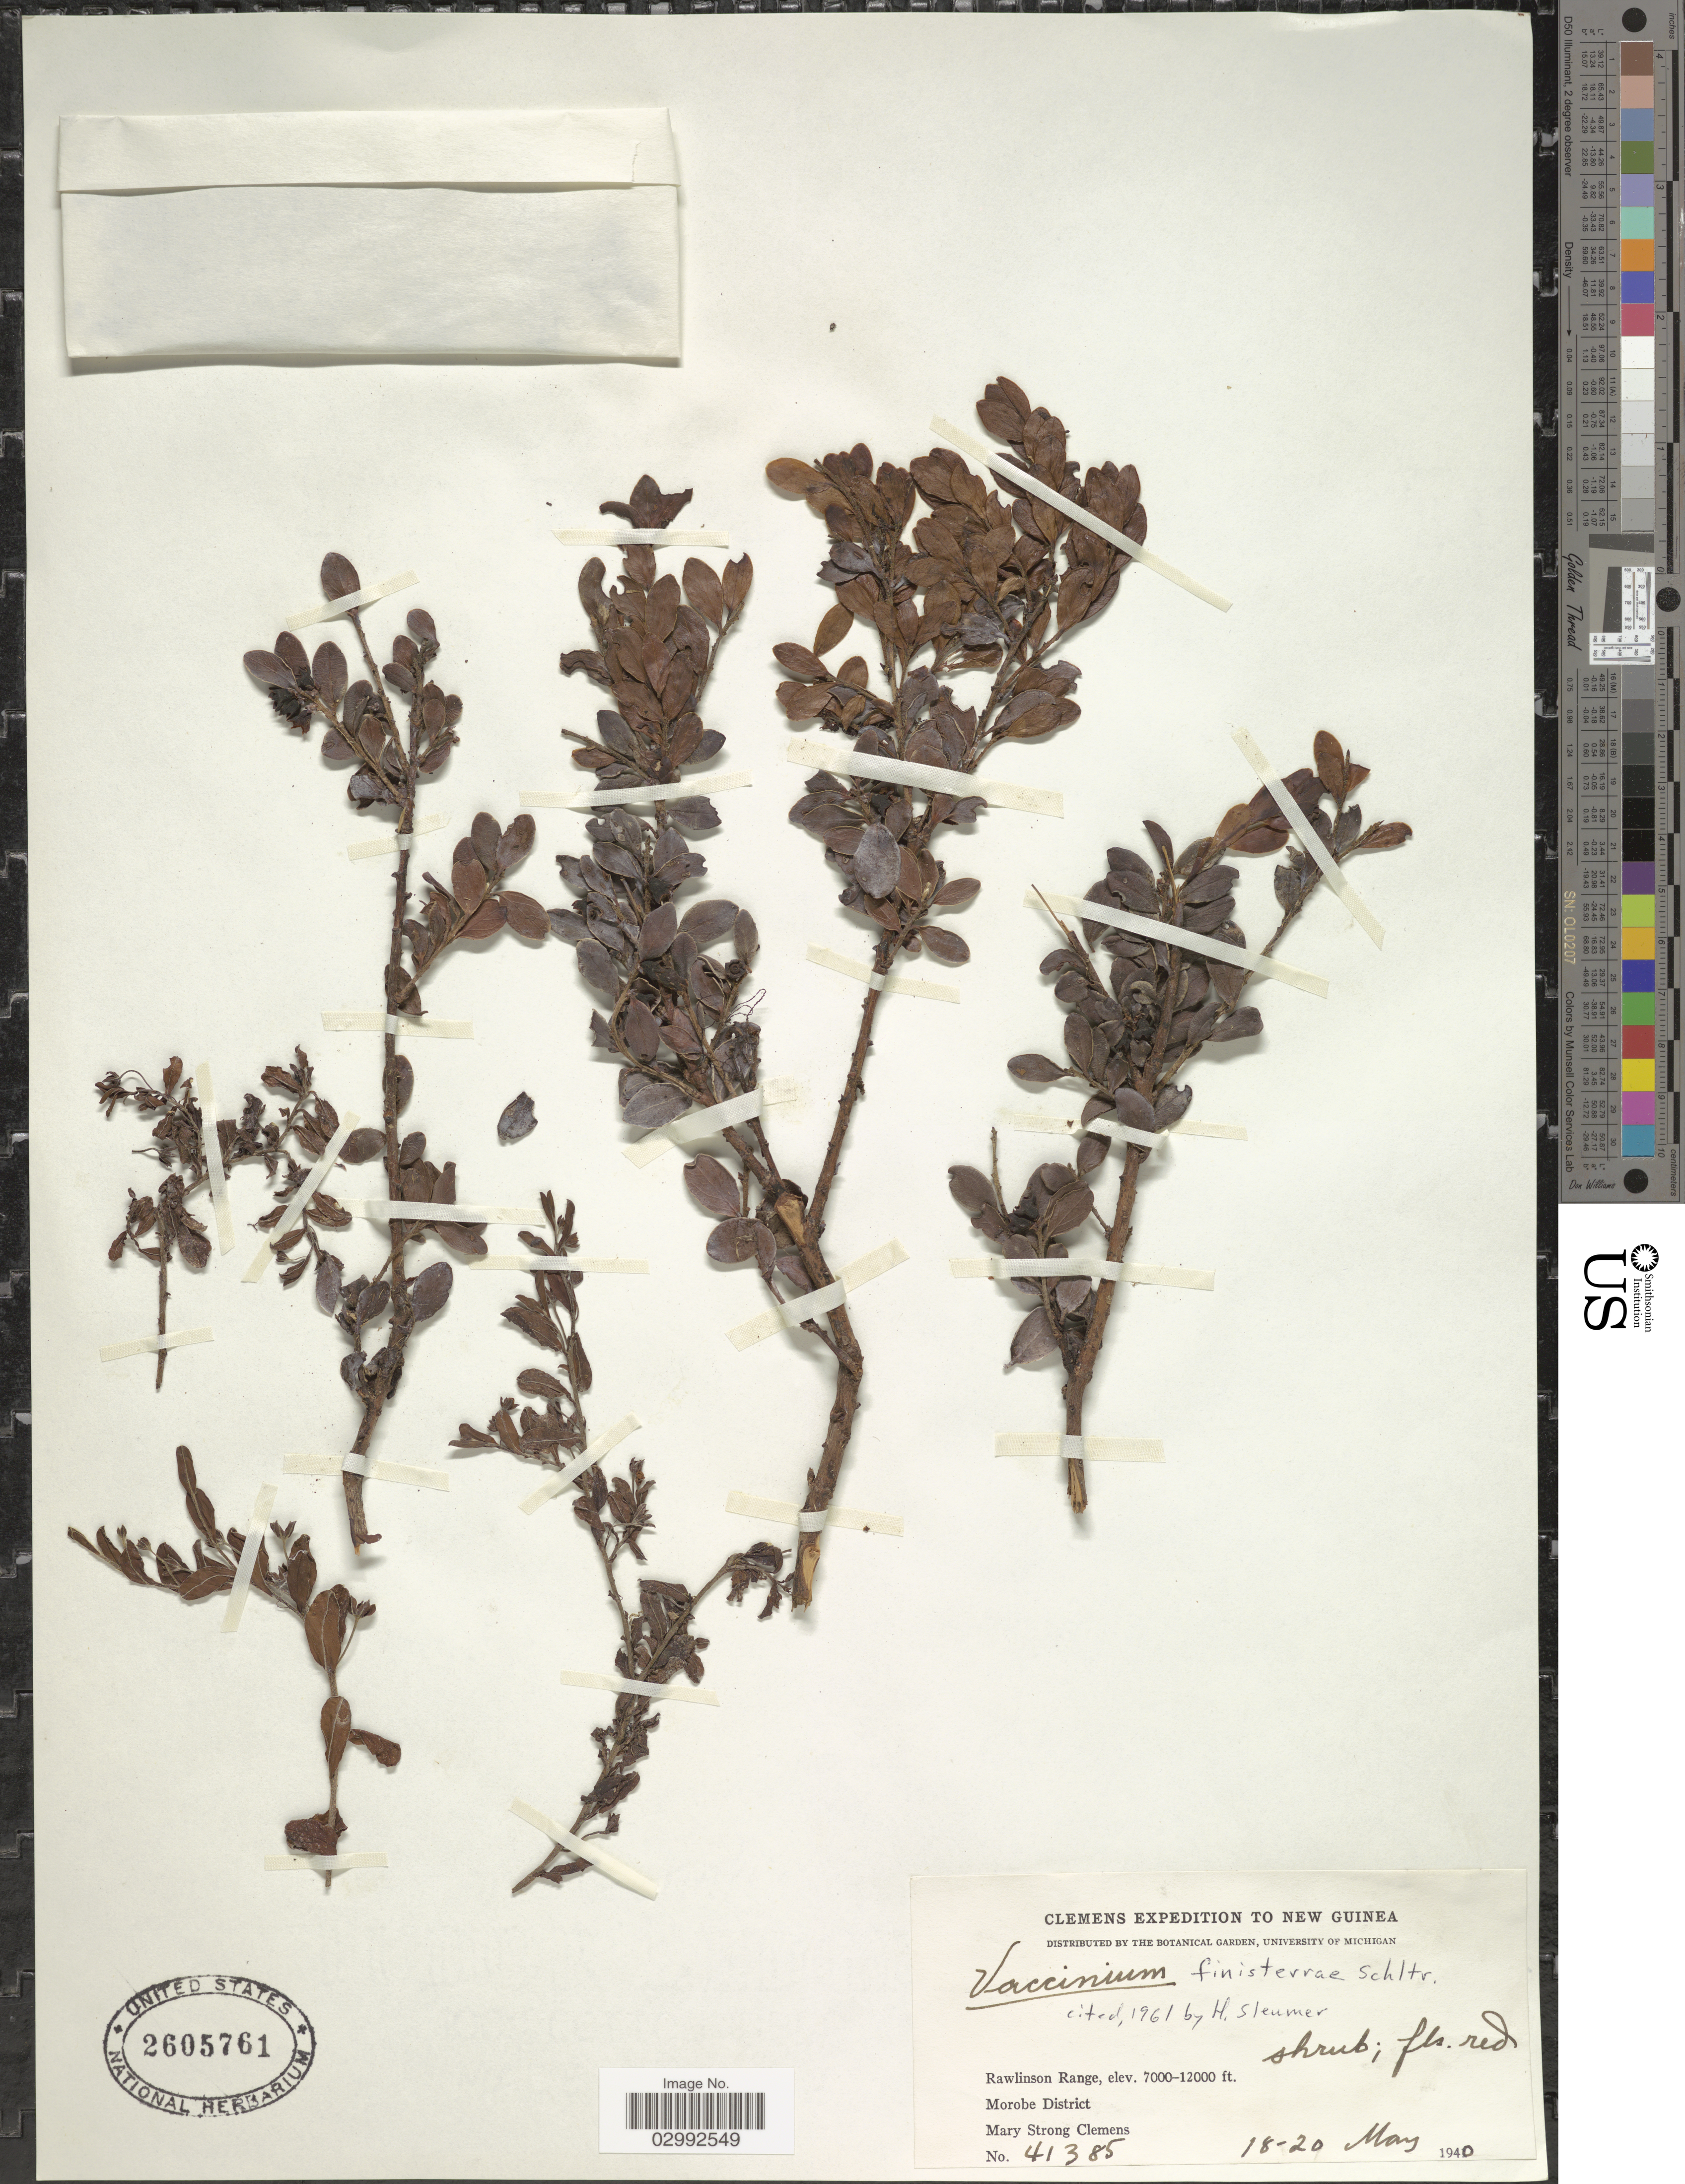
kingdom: Plantae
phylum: Tracheophyta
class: Magnoliopsida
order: Ericales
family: Ericaceae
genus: Vaccinium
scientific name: Vaccinium finisterrae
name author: Schltr.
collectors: M. S. Clemens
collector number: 41385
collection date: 1940-05-18/1940-05-20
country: Papua New Guinea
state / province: Morobe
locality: Rawlinson Range, Morobe District, New Guinea.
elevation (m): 2134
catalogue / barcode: US 2605761